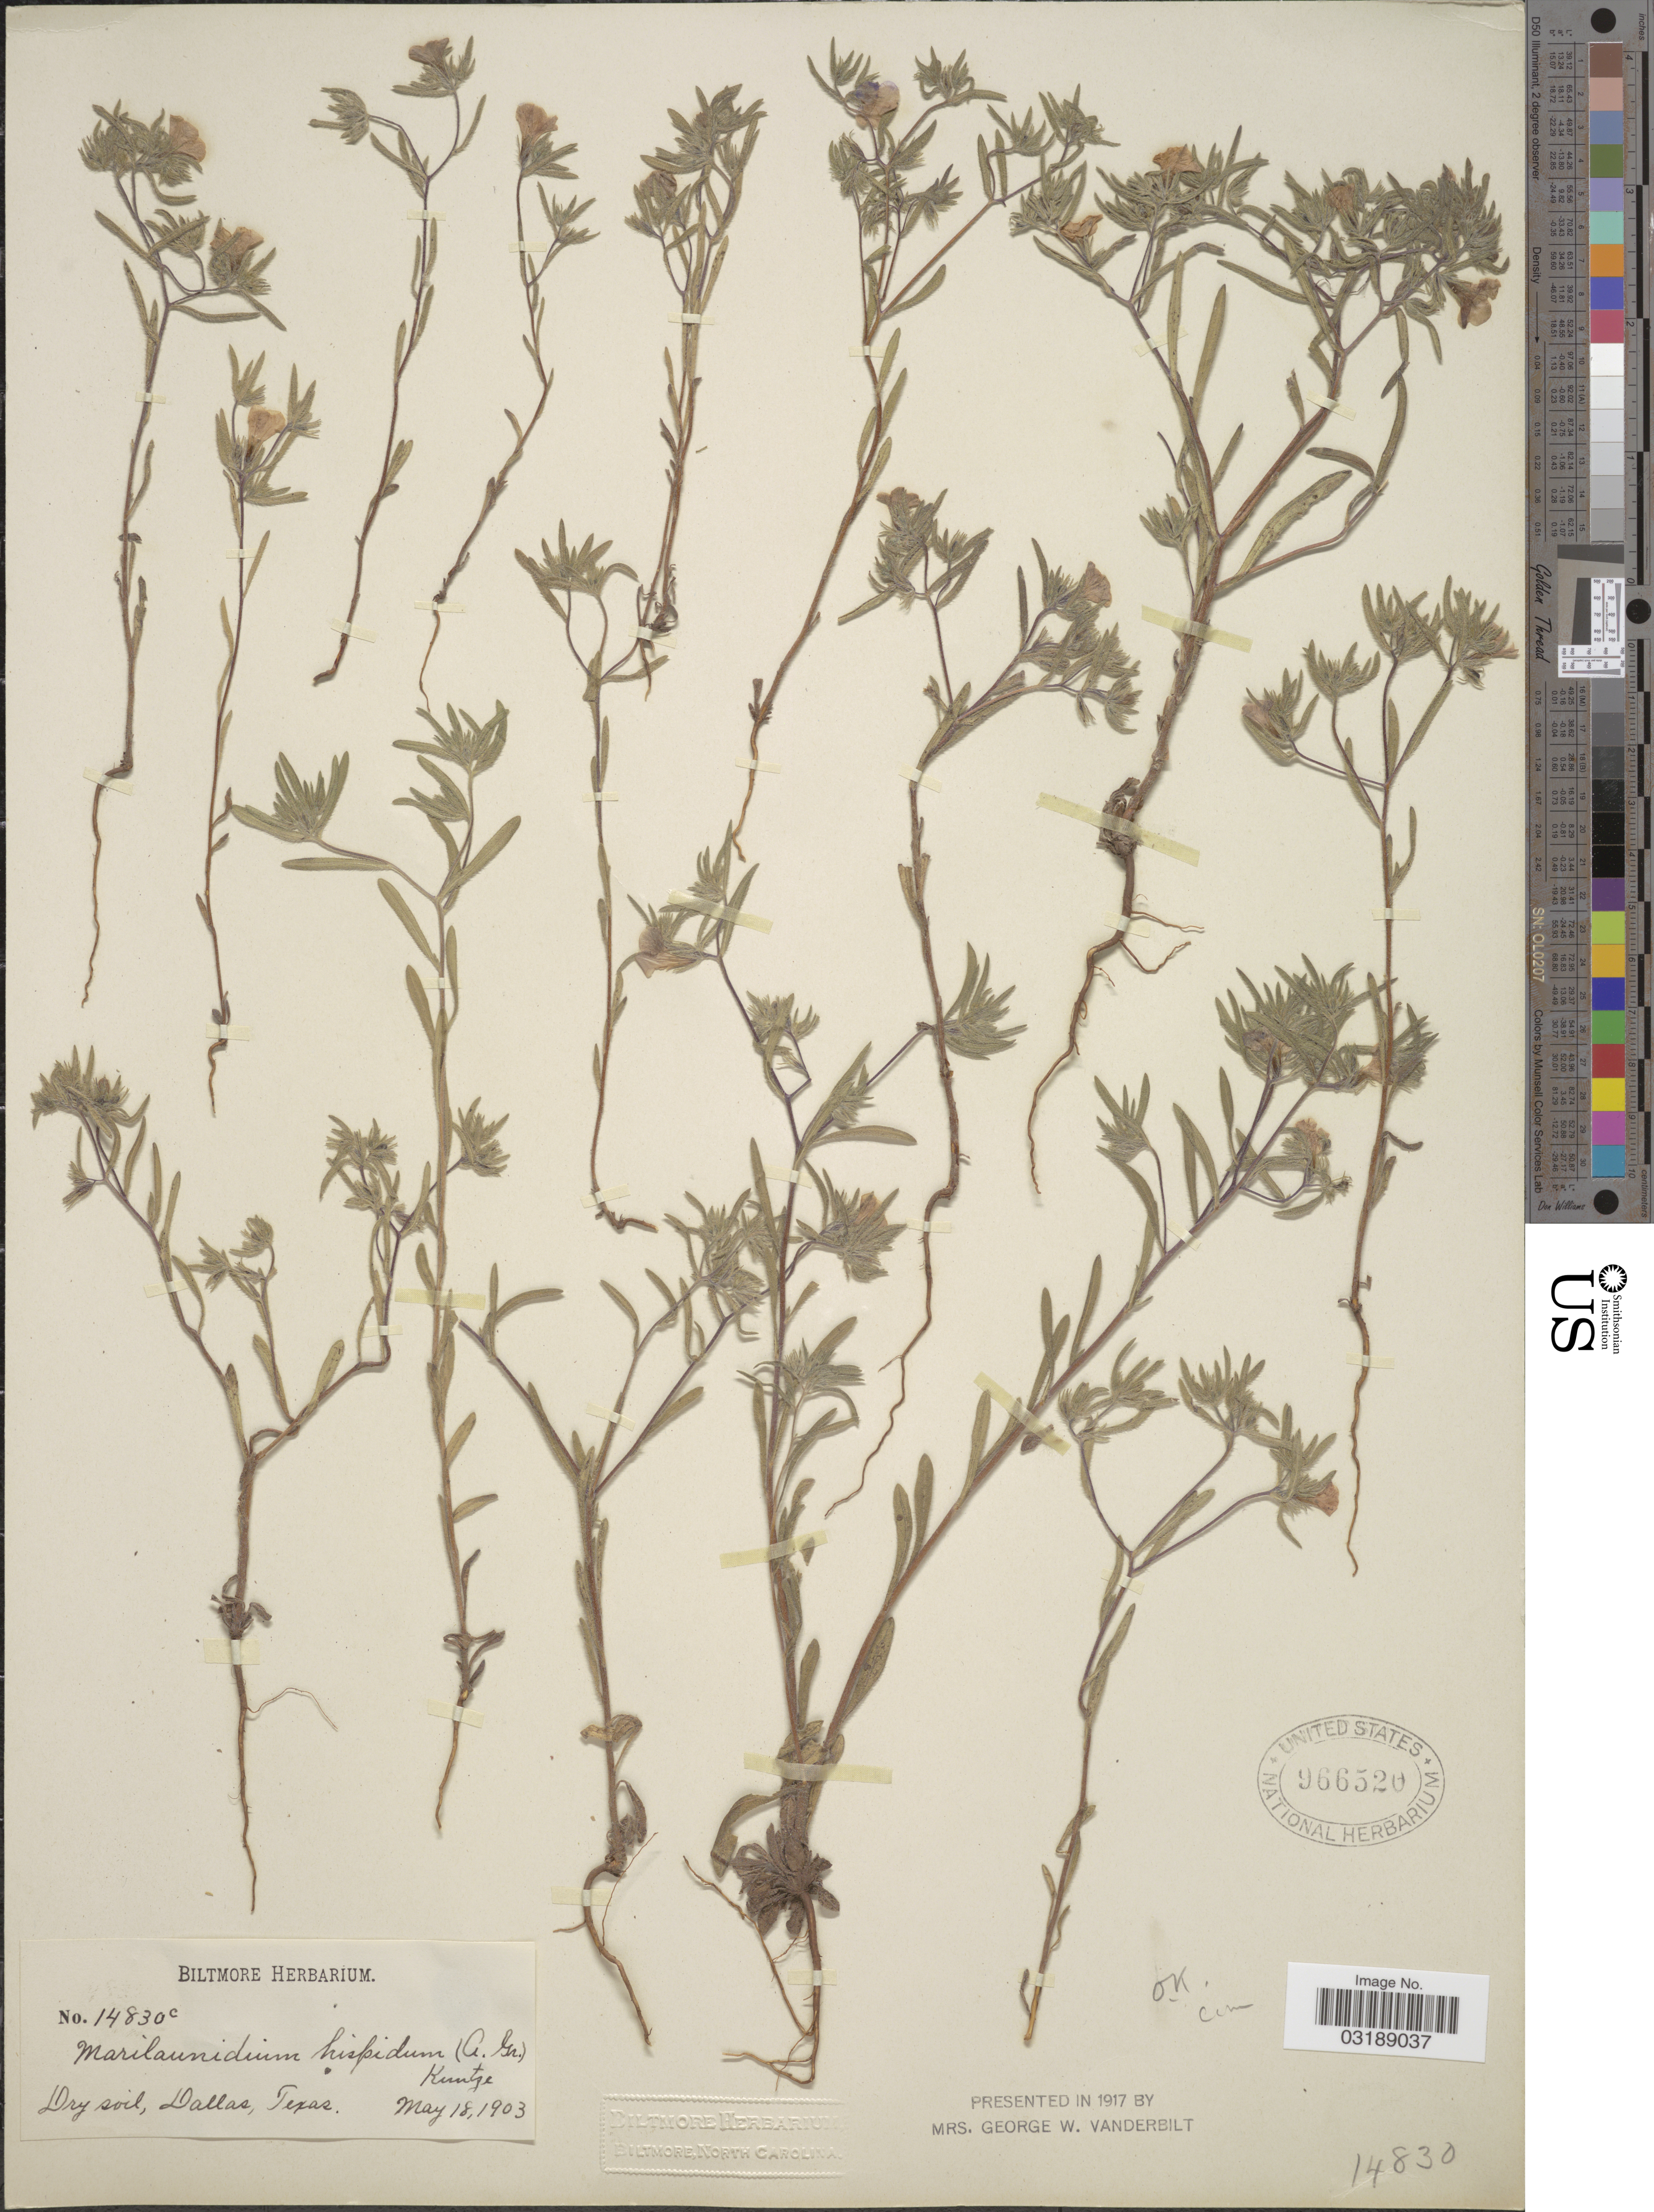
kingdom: Plantae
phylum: Tracheophyta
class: Magnoliopsida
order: Boraginales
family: Namaceae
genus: Nama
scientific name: Nama hispida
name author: A. Gray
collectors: ex herb. Biltmore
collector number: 14830c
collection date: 1903-05-18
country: United States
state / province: Texas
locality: Dallas.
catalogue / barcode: US 966520